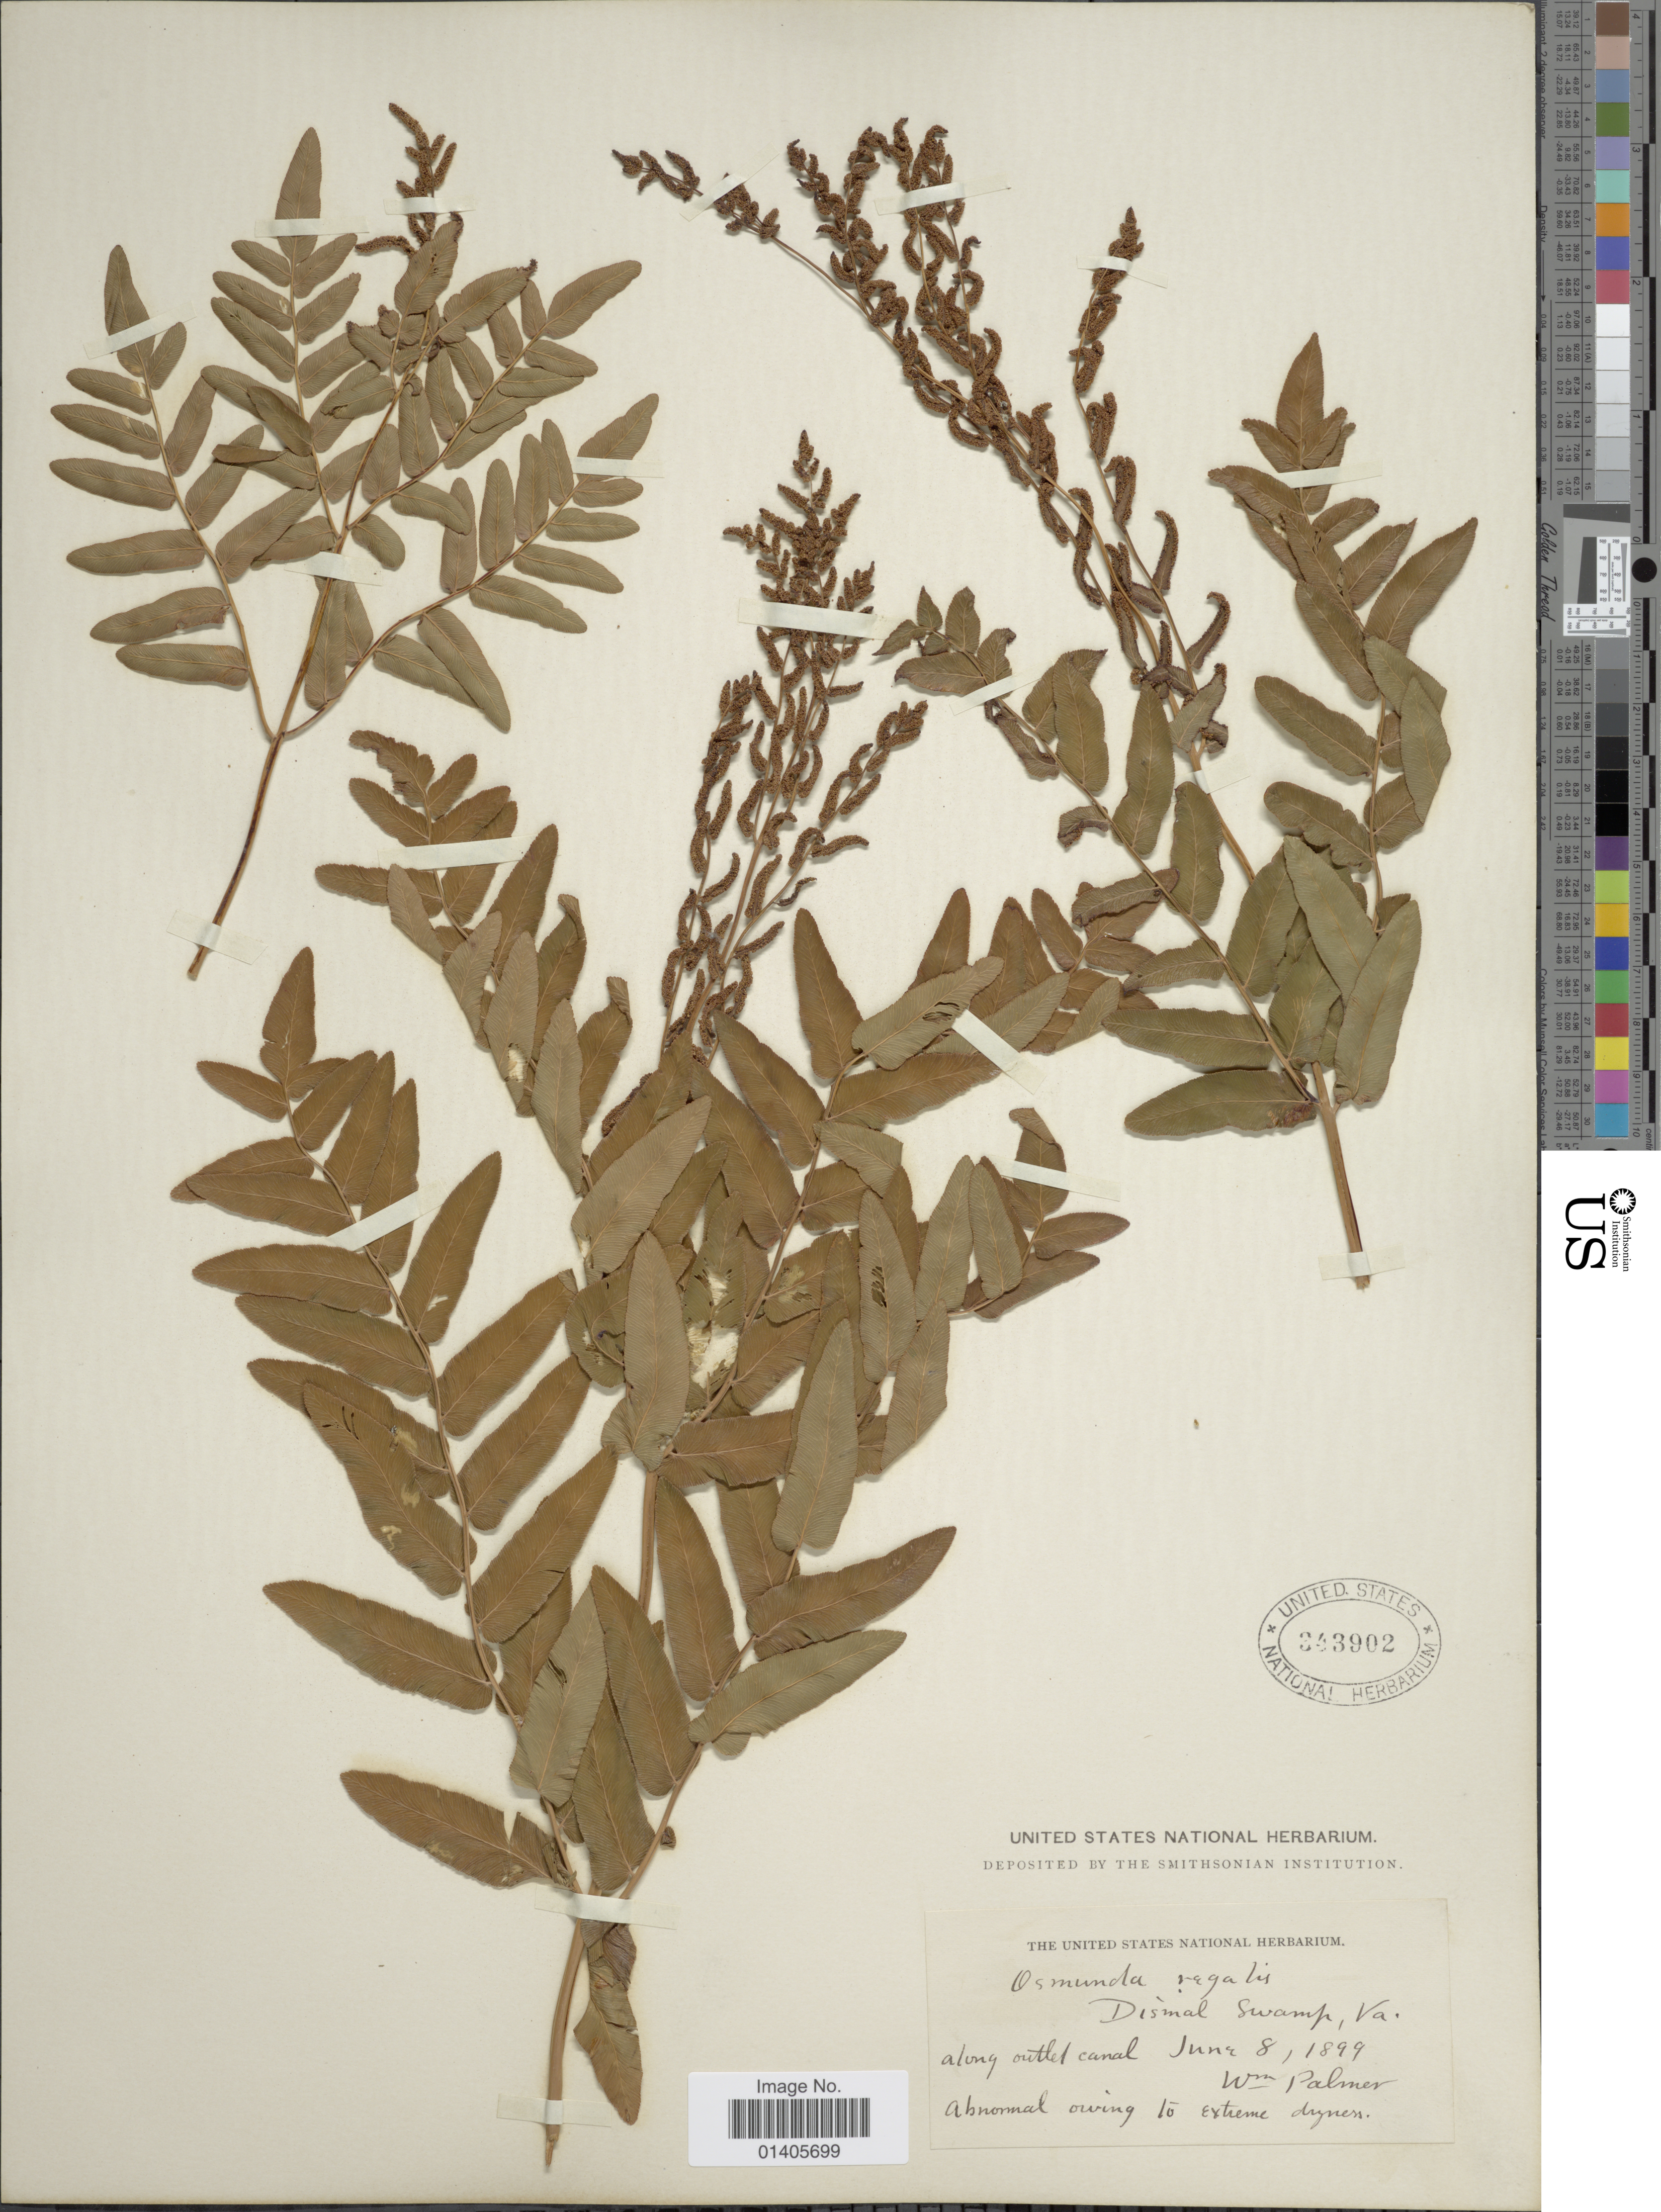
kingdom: Plantae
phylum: Tracheophyta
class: Polypodiopsida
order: Osmundales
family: Osmundaceae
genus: Osmunda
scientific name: Osmunda regalis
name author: L.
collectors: W. Palmer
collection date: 1899-06-08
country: United States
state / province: Virginia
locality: Dismal Swamp, along outlet canal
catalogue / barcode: US 343902